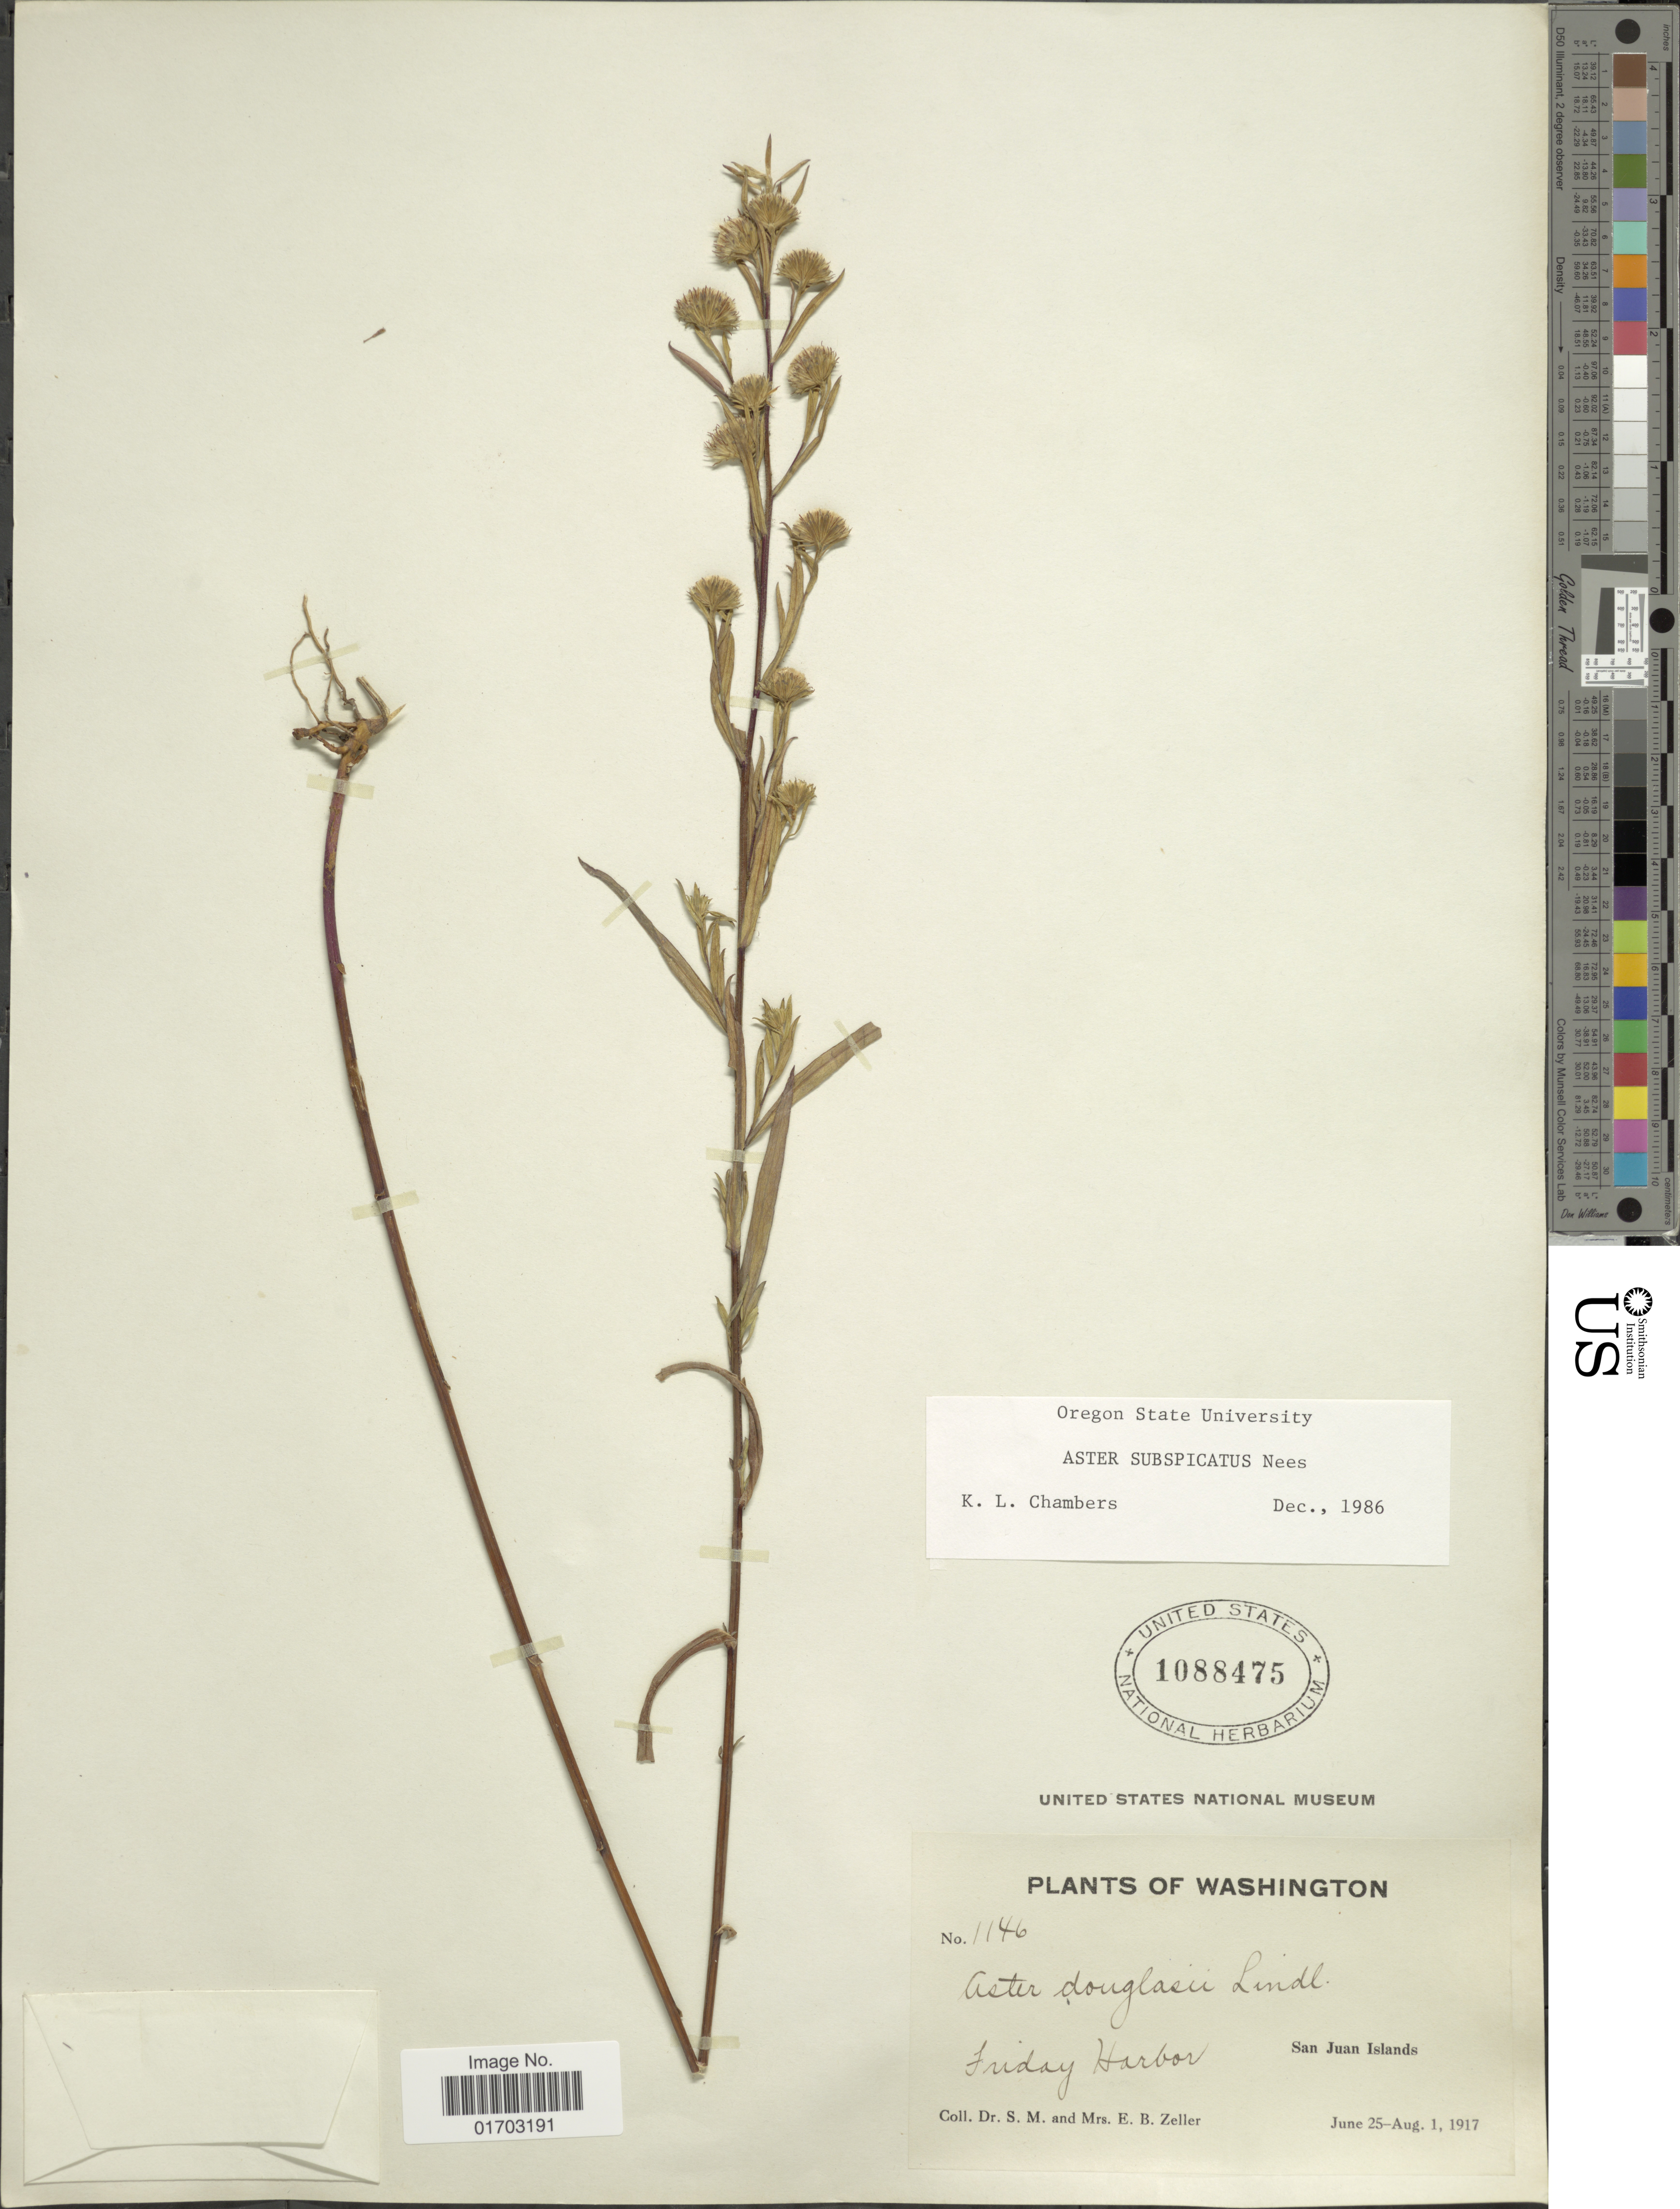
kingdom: Plantae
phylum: Tracheophyta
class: Magnoliopsida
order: Asterales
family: Asteraceae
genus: Symphyotrichum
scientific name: Symphyotrichum subspicatum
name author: (Nees) G.L. Nesom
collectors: S. Zeller & E. Zeller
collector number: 1146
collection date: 1917-06-25/1917-08-01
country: United States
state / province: Washington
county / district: San Juan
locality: Friday Harbor, San Juan Islands.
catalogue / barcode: US 1088475